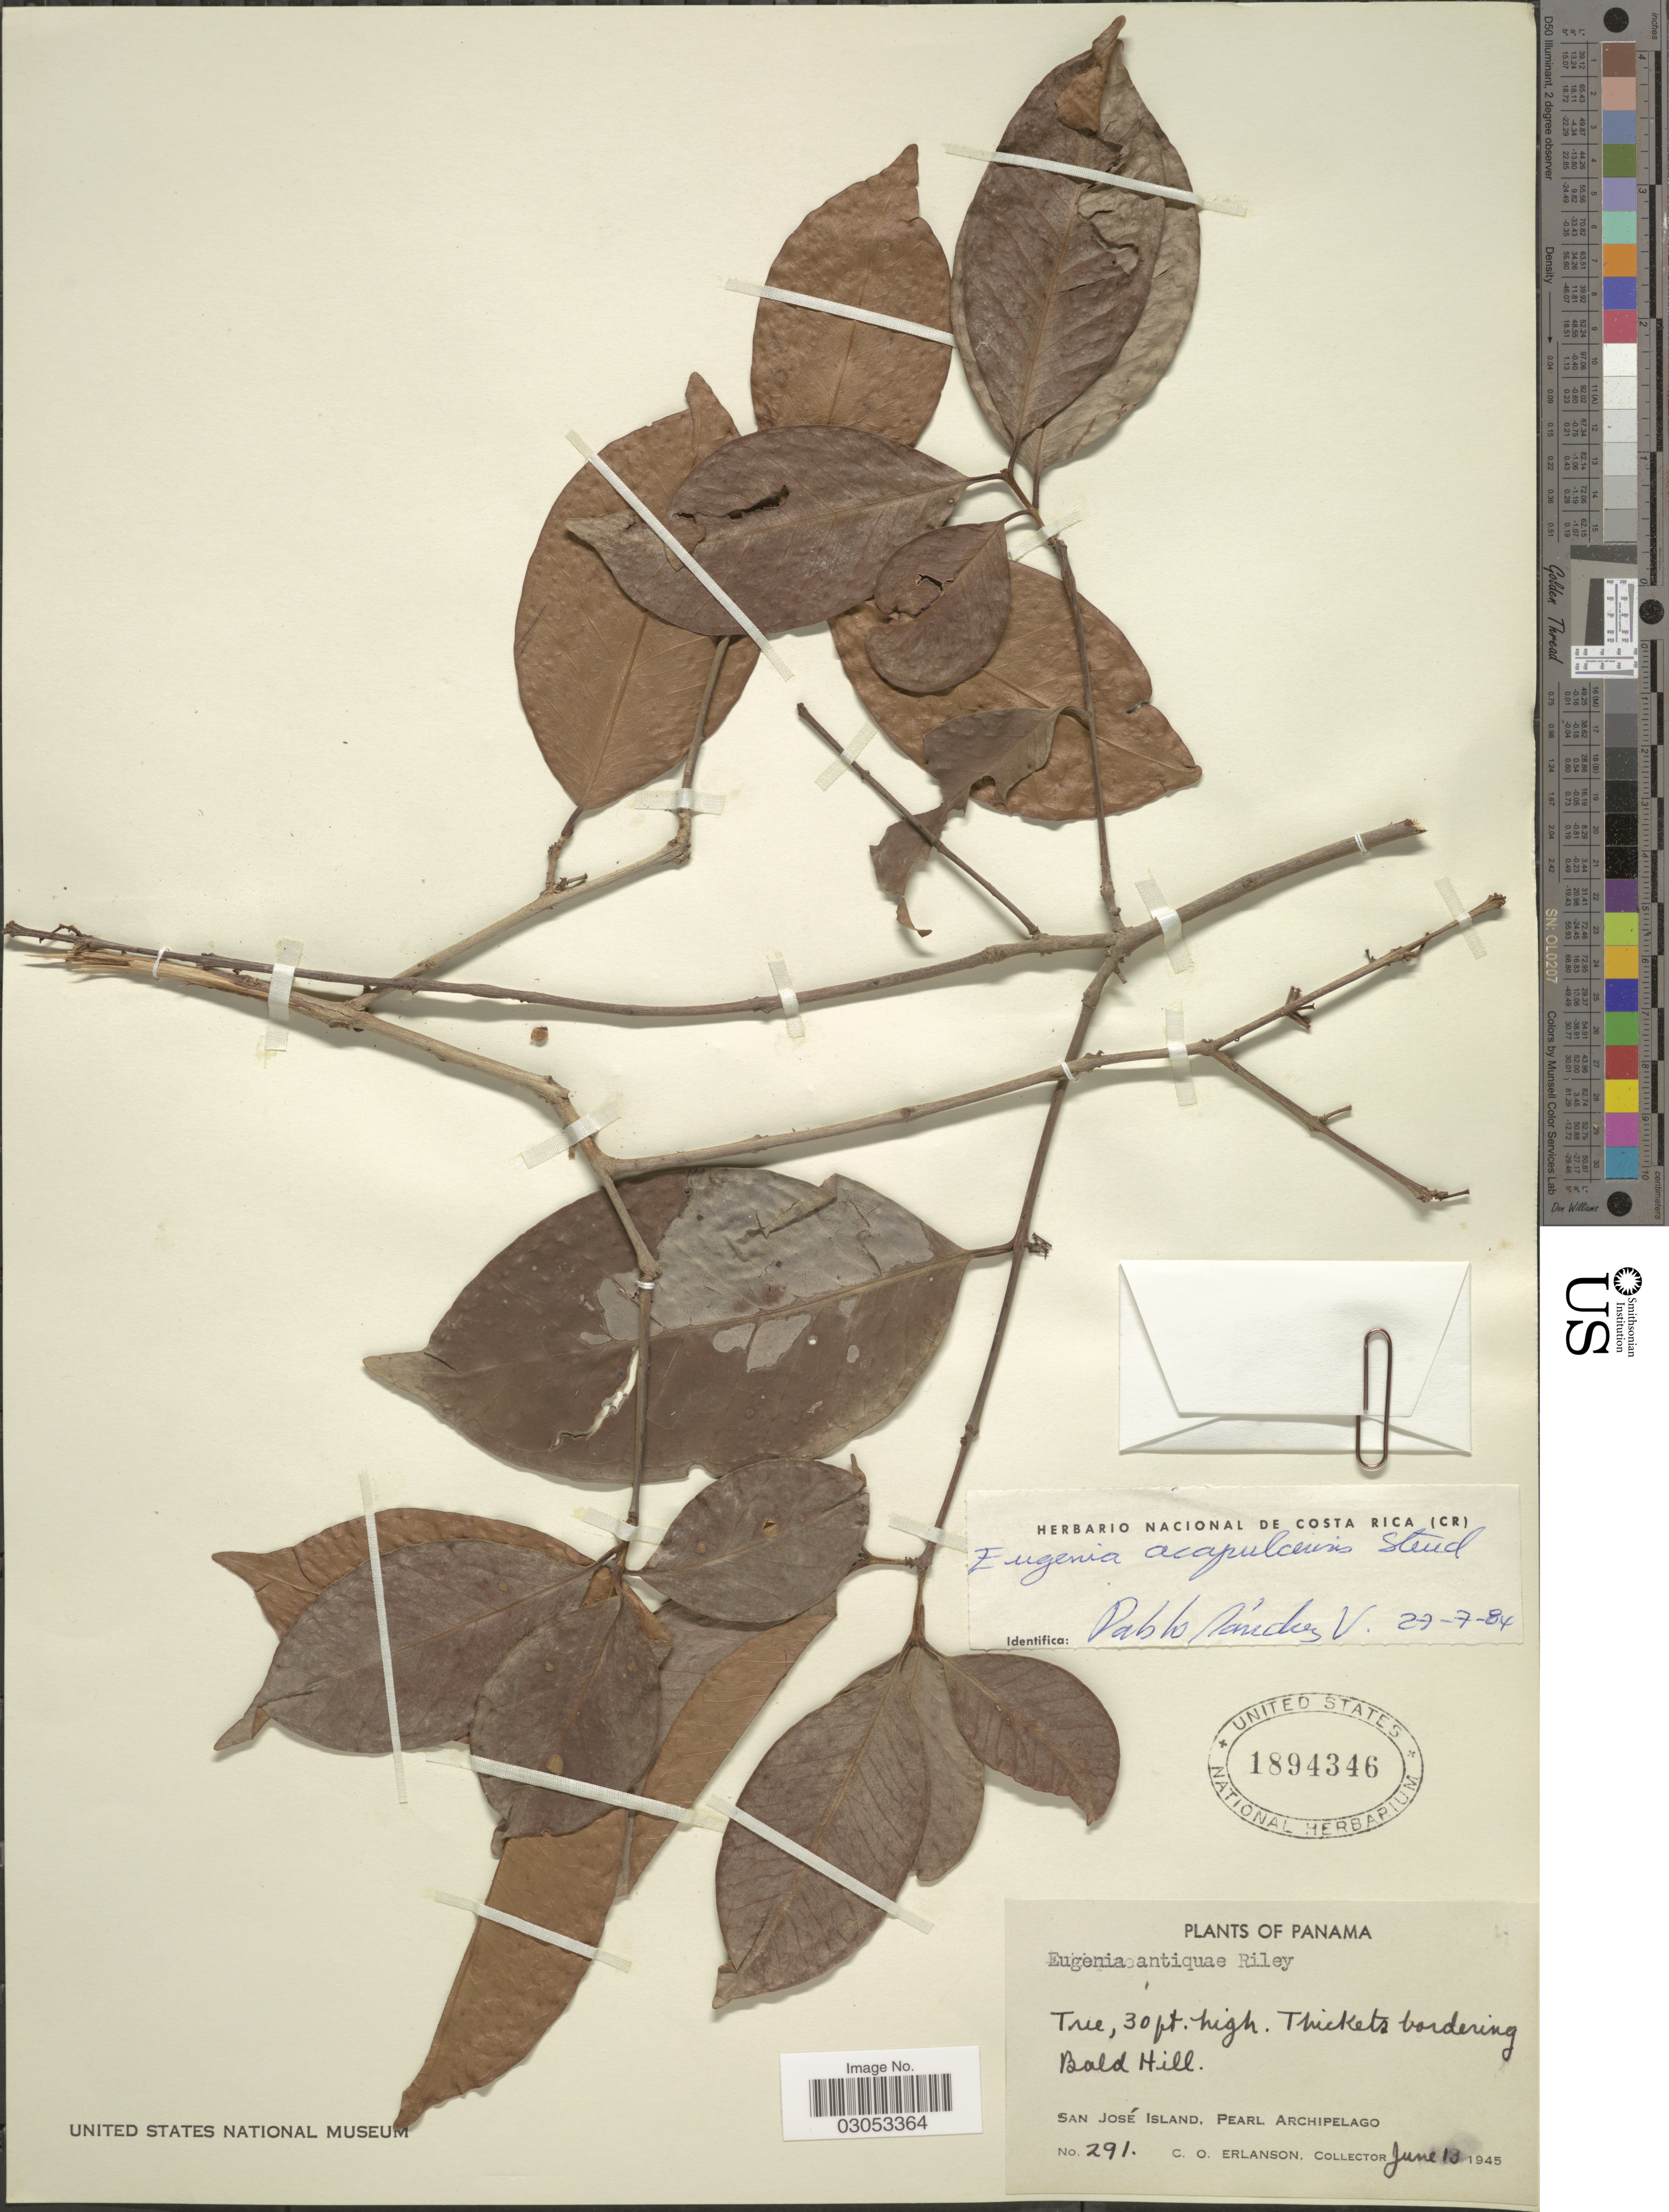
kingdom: Plantae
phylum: Tracheophyta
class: Magnoliopsida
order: Myrtales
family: Myrtaceae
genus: Eugenia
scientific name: Eugenia acapulcensis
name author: Steud.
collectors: C. O. Erlanson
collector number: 291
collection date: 1945-06-13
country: Panama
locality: Thickets bordering Bald Hill. San José Island, Pearl Archipelago.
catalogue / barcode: US 1894346